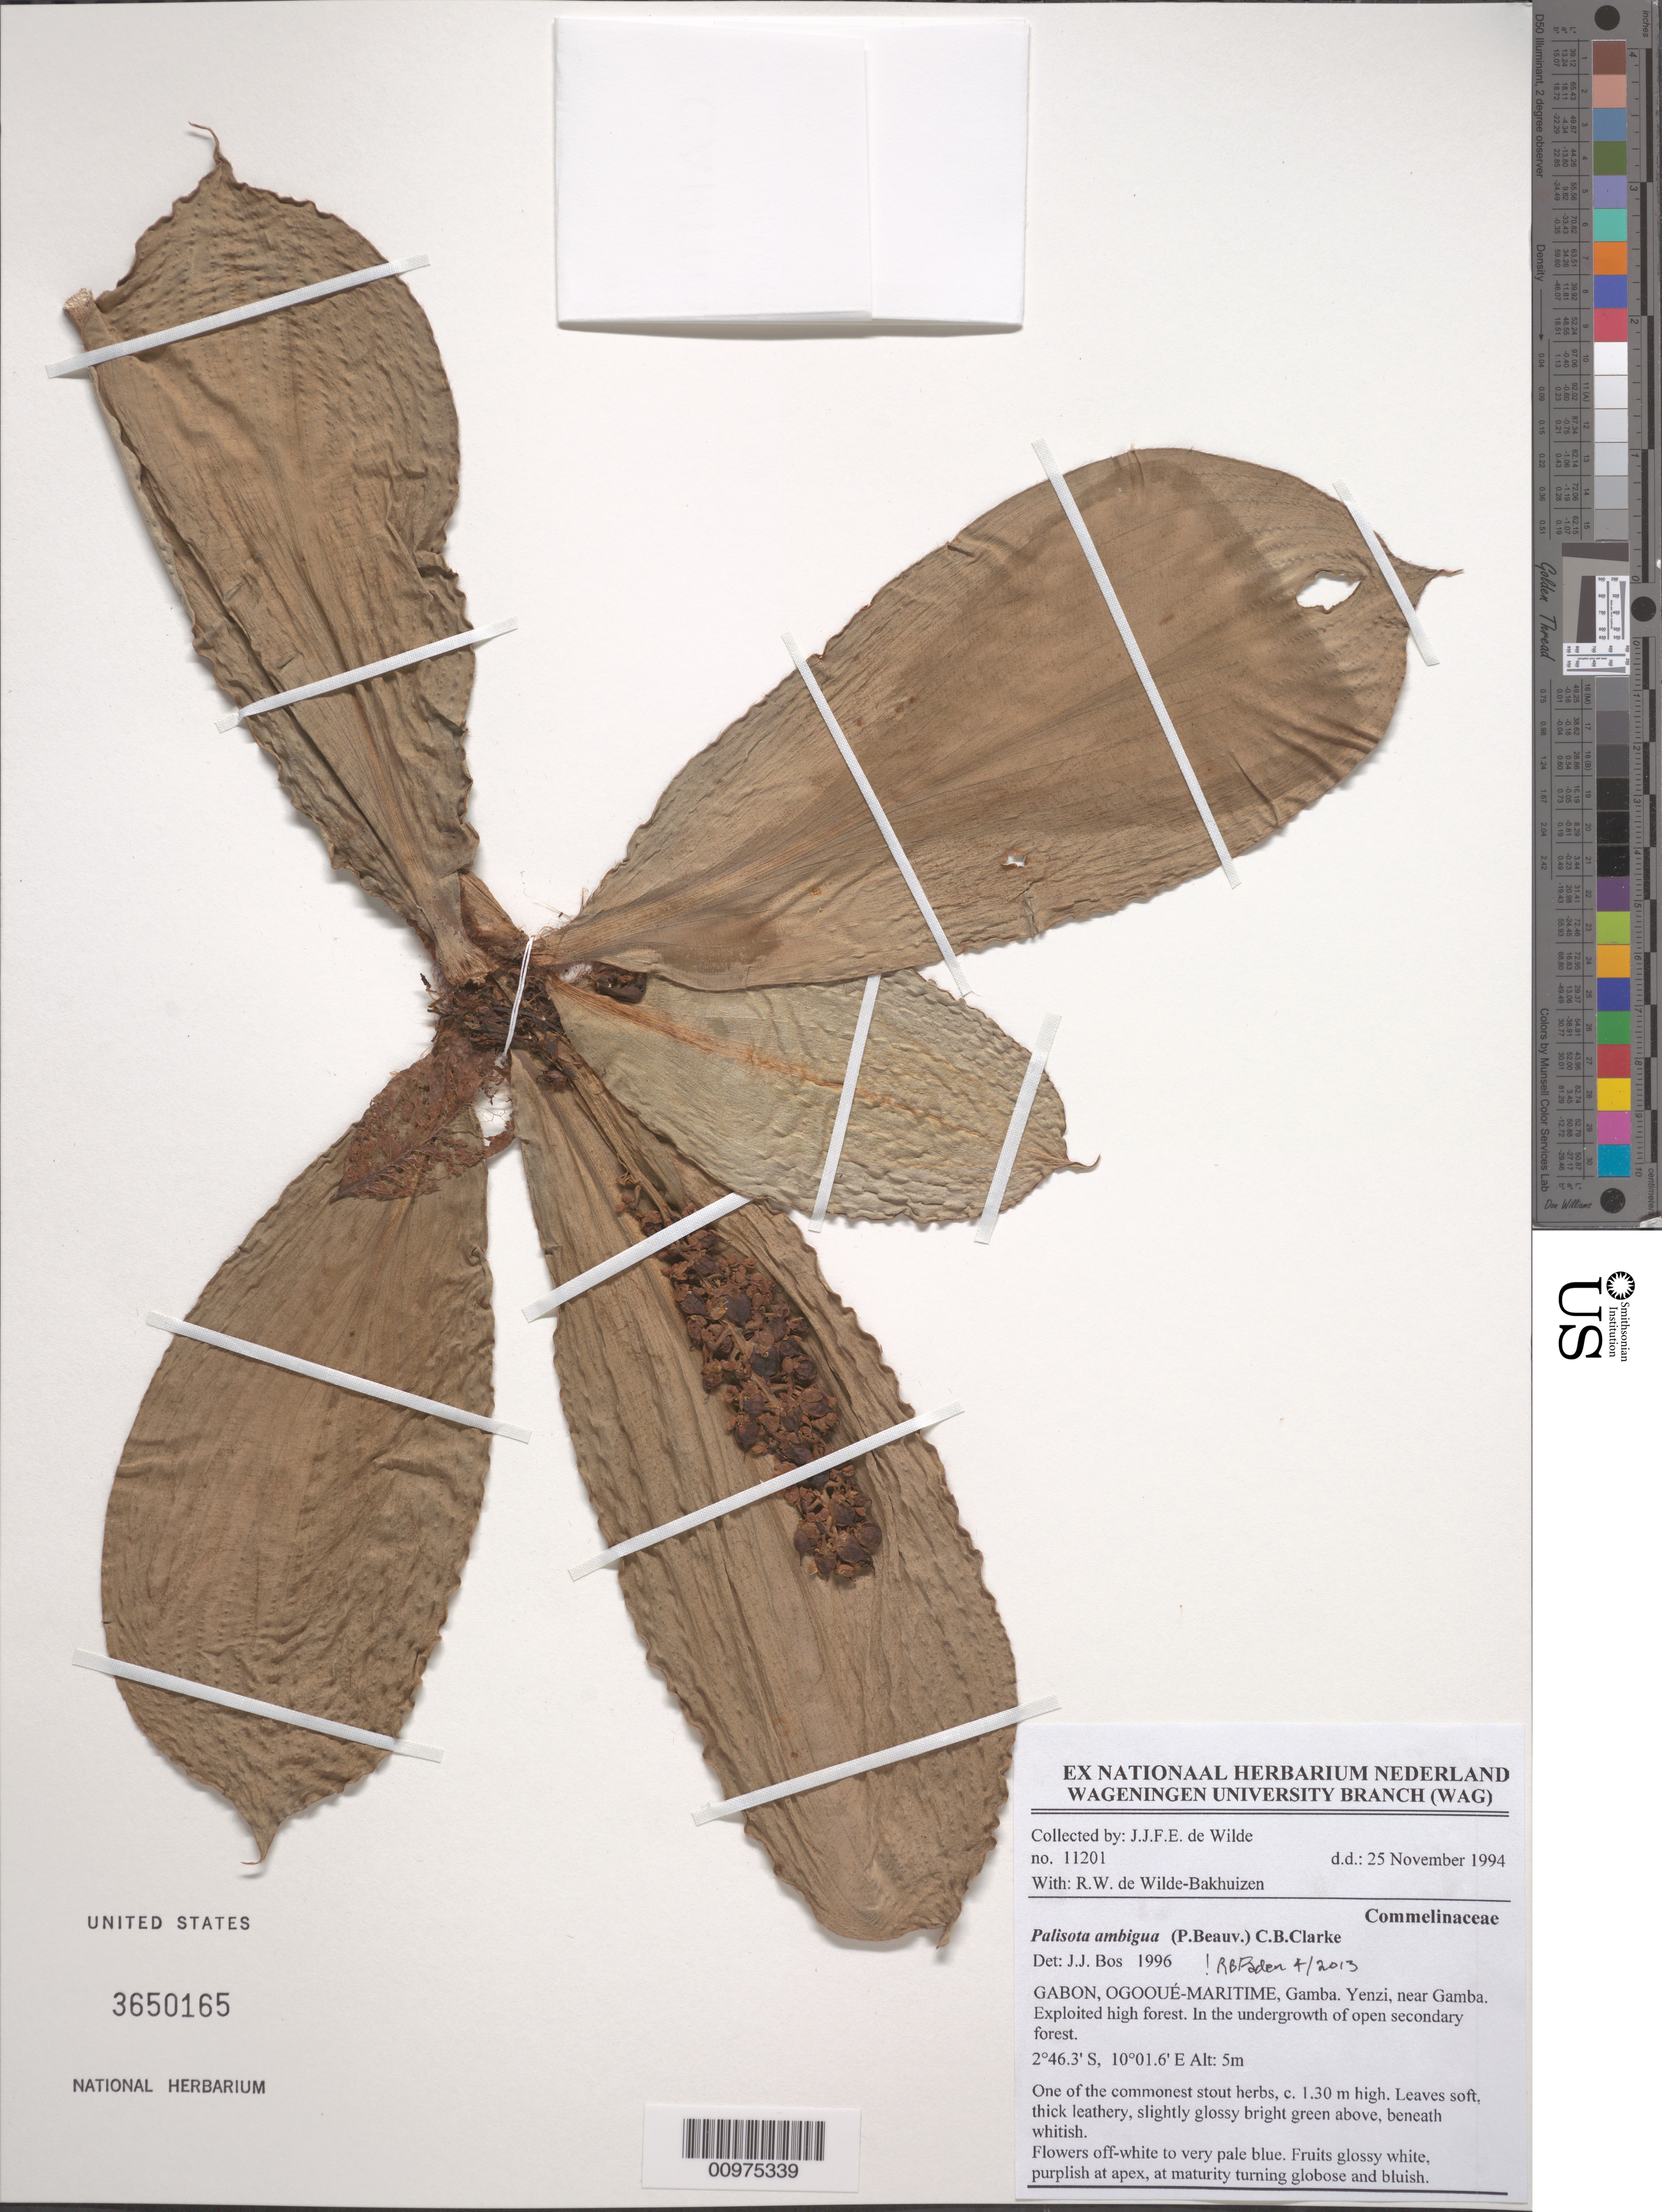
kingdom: Plantae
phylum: Tracheophyta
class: Liliopsida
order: Commelinales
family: Commelinaceae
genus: Palisota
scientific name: Palisota ambigua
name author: (P. Beauv.) C.B. Clarke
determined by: Faden, Robert B., (US), Smithsonian Institution - National Museum of Natural History (UNITED STATES)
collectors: J.J. de Wilde & R. Wilde-Bakhuizen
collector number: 11201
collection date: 1994-11-25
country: Gabon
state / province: Ogooué-maritime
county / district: Gamba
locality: Yenzi, near Gamba.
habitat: Exploited high forest. In the undergrowth of open secondary forest.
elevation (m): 5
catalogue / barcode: US 3650165